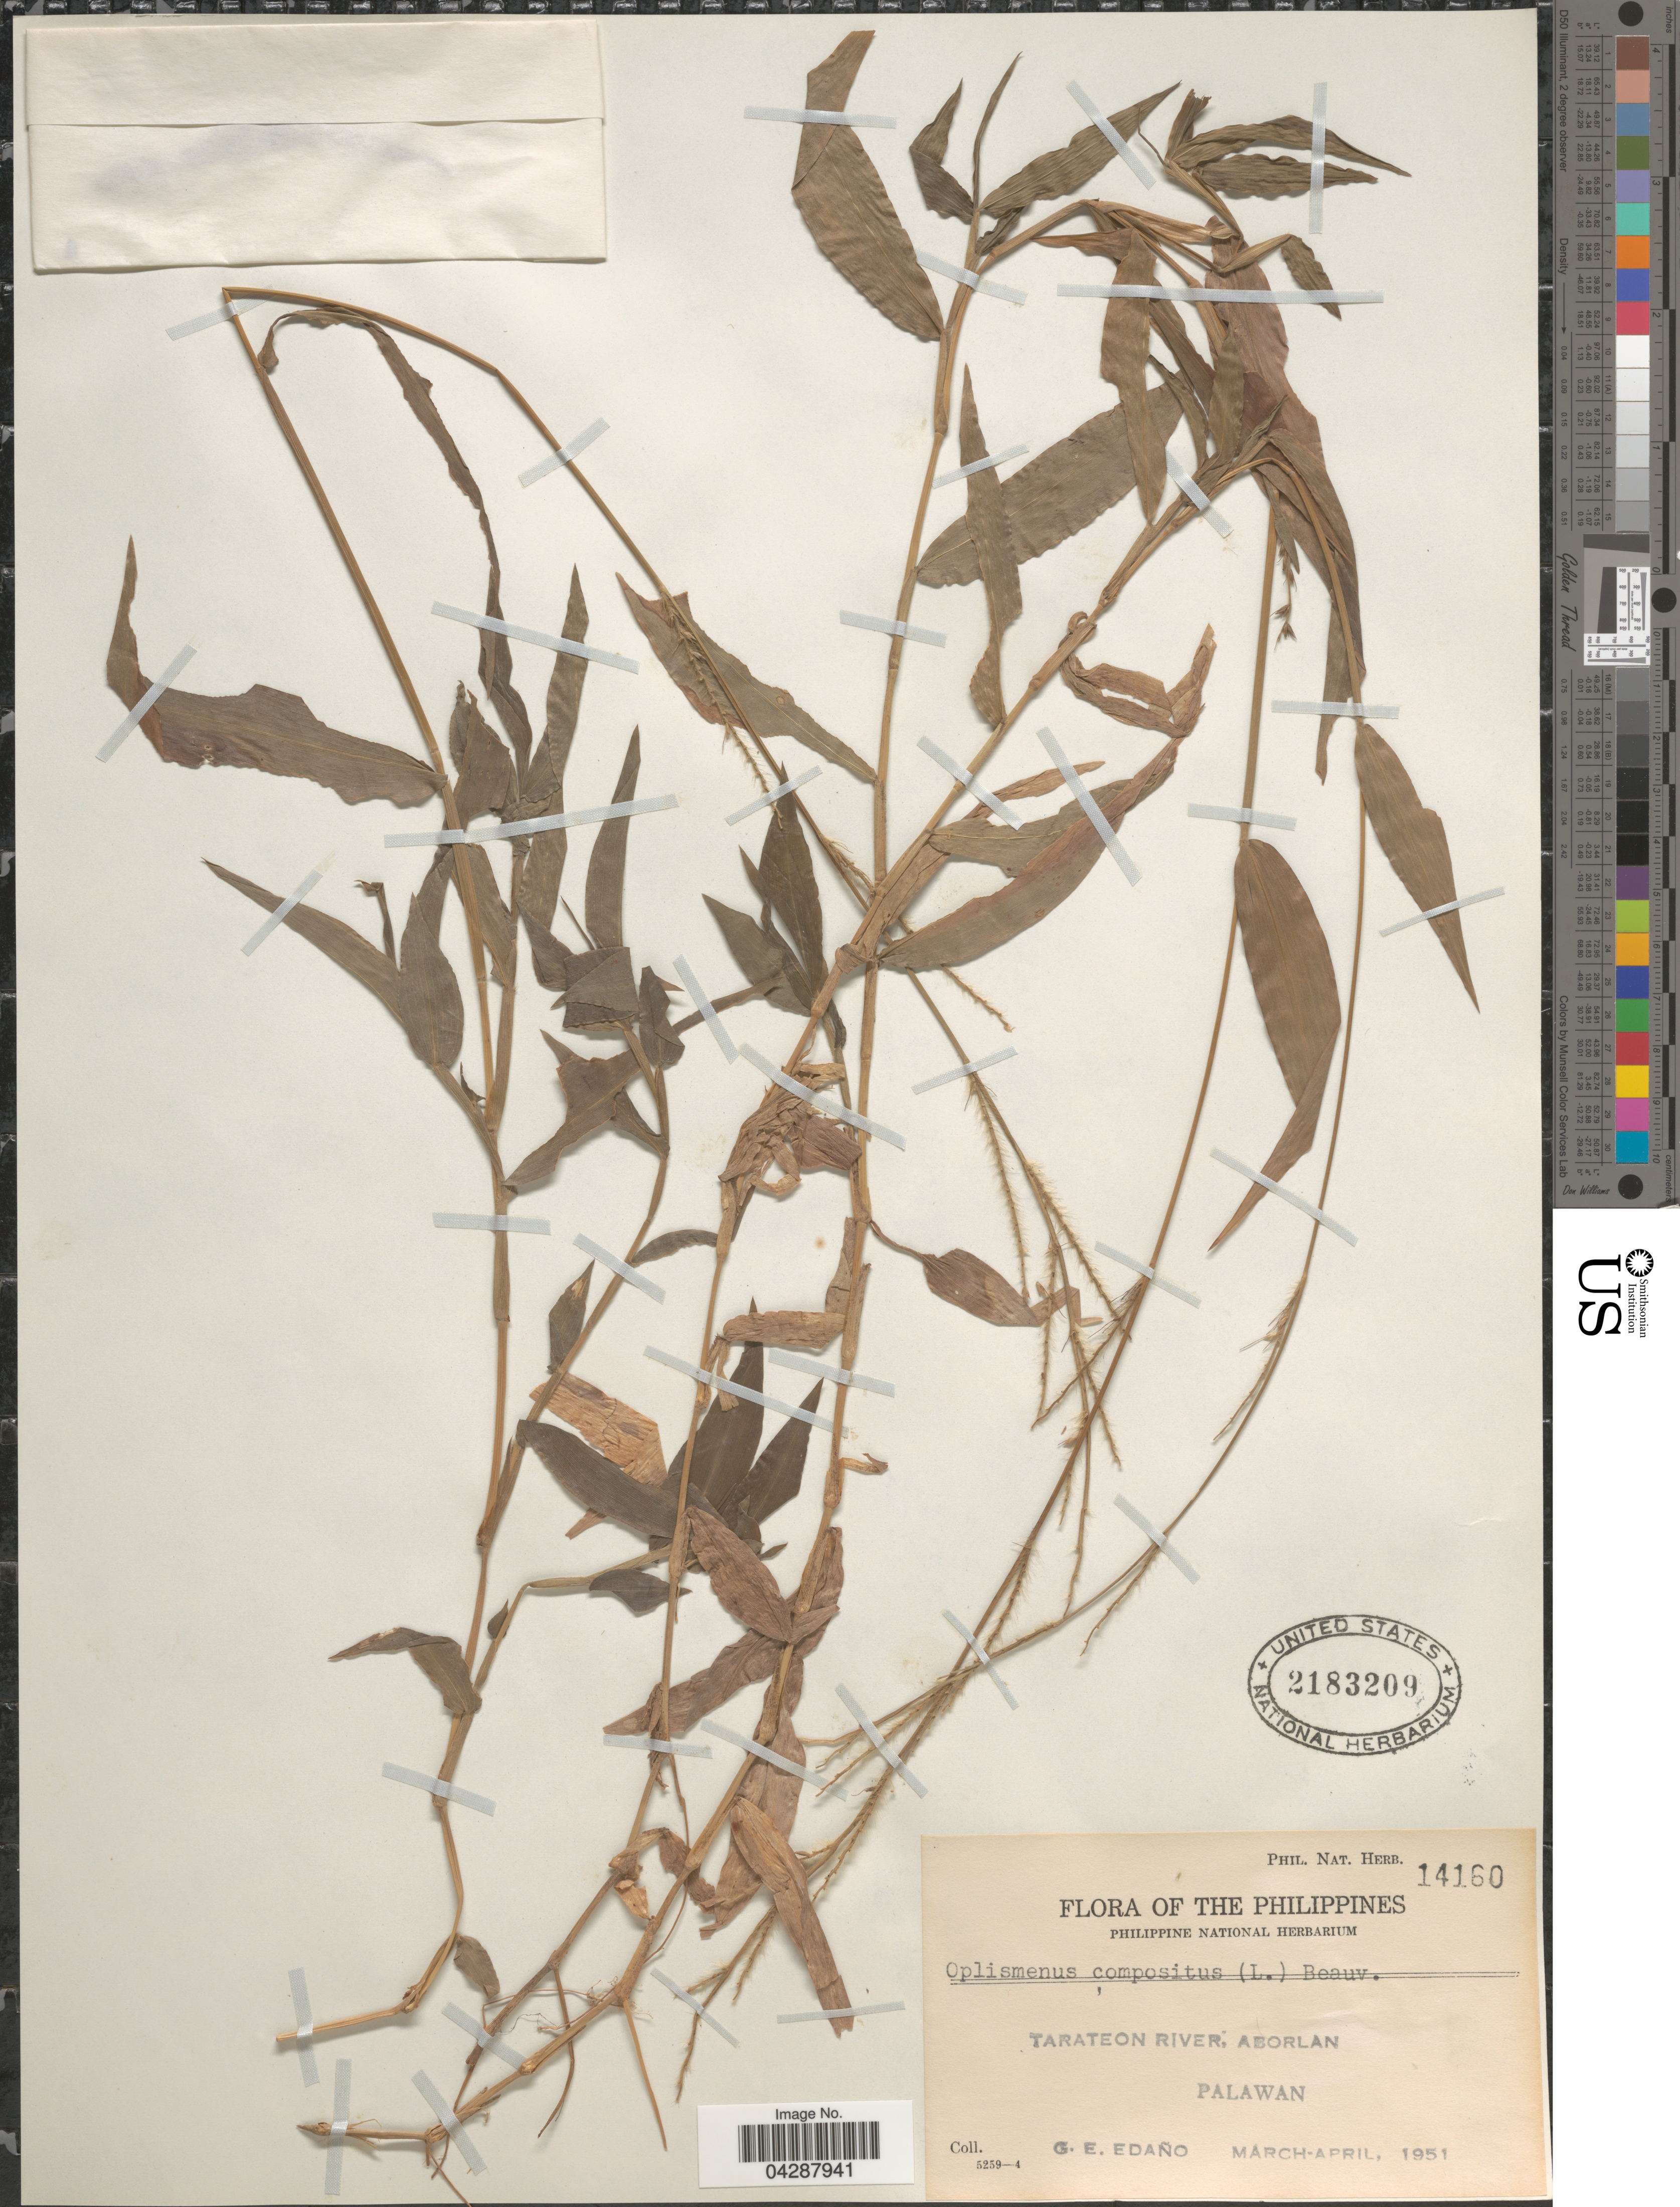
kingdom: Plantae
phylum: Tracheophyta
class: Liliopsida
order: Poales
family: Poaceae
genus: Oplismenus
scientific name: Oplismenus compositus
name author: (L.) P. Beauv.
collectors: G. E. Edaño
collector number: Phil. Nat. Herb. 14160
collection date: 1951-03/1951-04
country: Philippines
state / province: Mimaropa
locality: Tarateon River, Aborlan.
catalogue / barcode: US 2183209